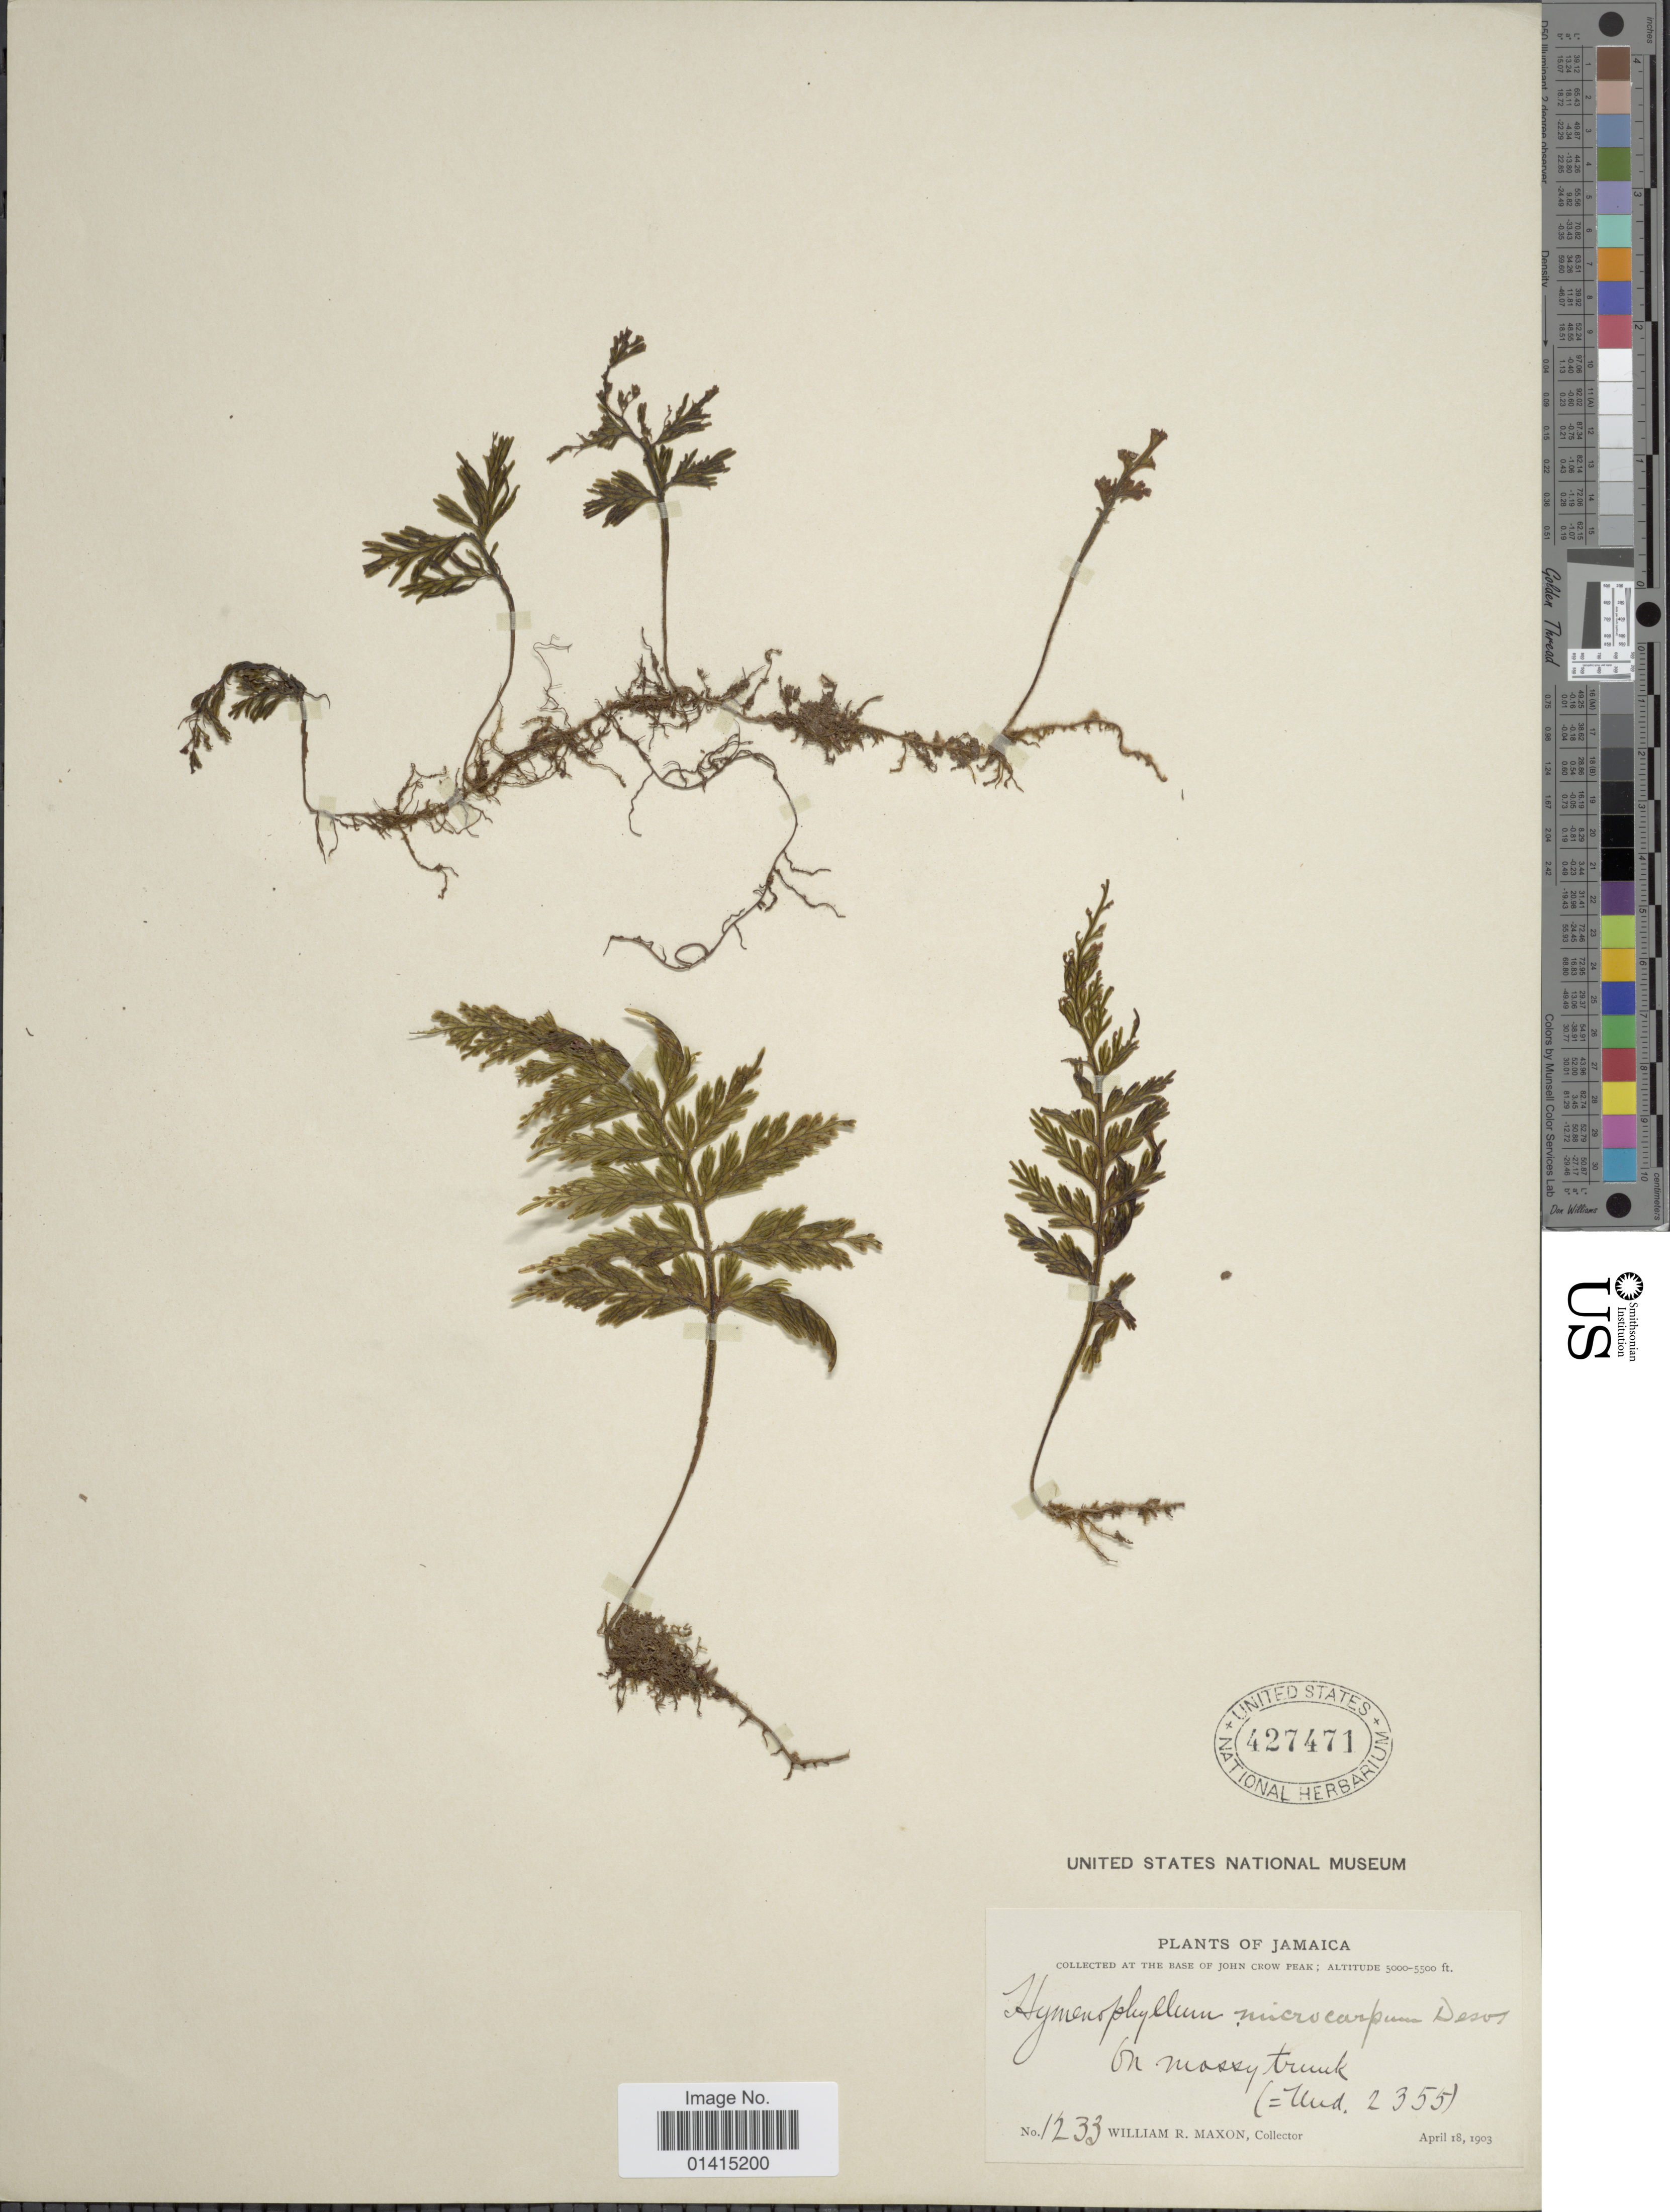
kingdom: Plantae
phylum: Tracheophyta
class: Polypodiopsida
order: Hymenophyllales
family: Hymenophyllaceae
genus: Hymenophyllum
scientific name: Hymenophyllum microcarpum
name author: (Desv.) Lellinger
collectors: W. R. Maxon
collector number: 1233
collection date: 1903-04-18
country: Jamaica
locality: At the base of John Crow Peak, on mossy trunk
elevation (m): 1524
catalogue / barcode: US 427471